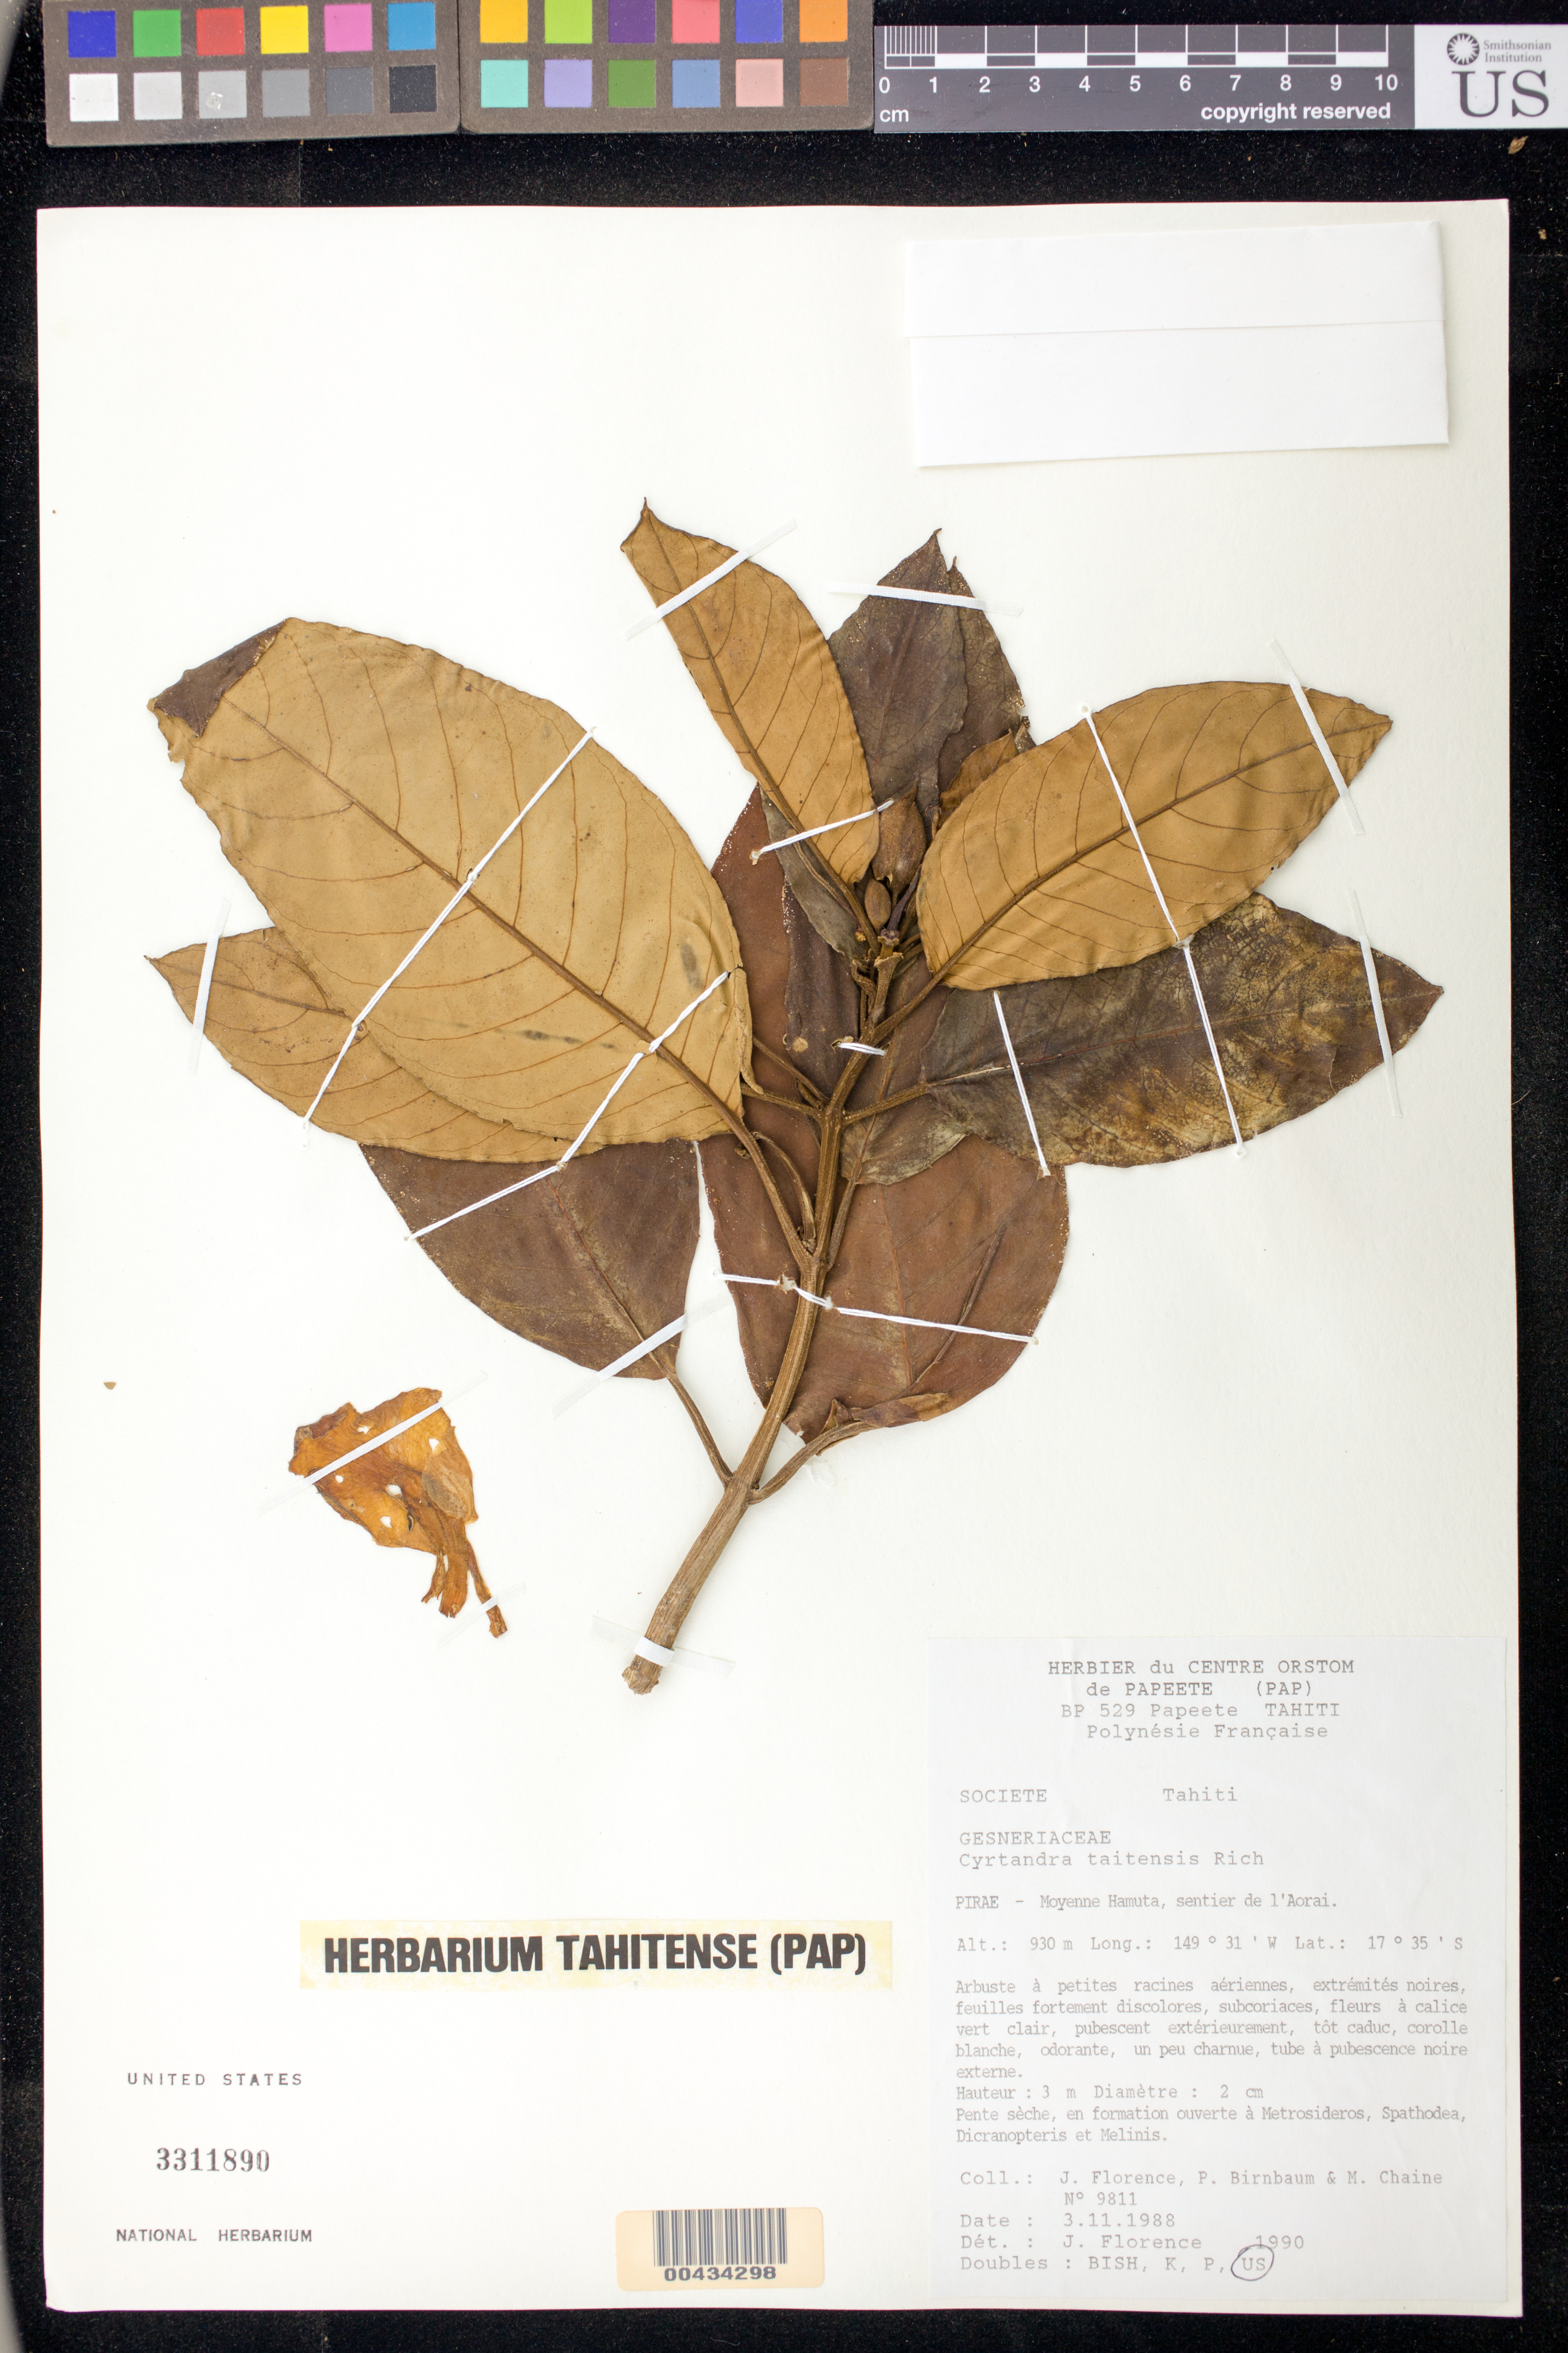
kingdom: Plantae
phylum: Tracheophyta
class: Magnoliopsida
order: Lamiales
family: Gesneriaceae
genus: Cyrtandra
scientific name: Cyrtandra taitensis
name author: W. Rich ex A. Gray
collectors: J. Florence, P. Birnbaum & M. Chaine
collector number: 9811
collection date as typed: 03 Nov 1988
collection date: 1988-11-03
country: French Polynesia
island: Tahiti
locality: Pirae - Moyenne Hamuta, sentier d l'Aorai.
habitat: Pente sèche.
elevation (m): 930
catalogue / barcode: US 3311890